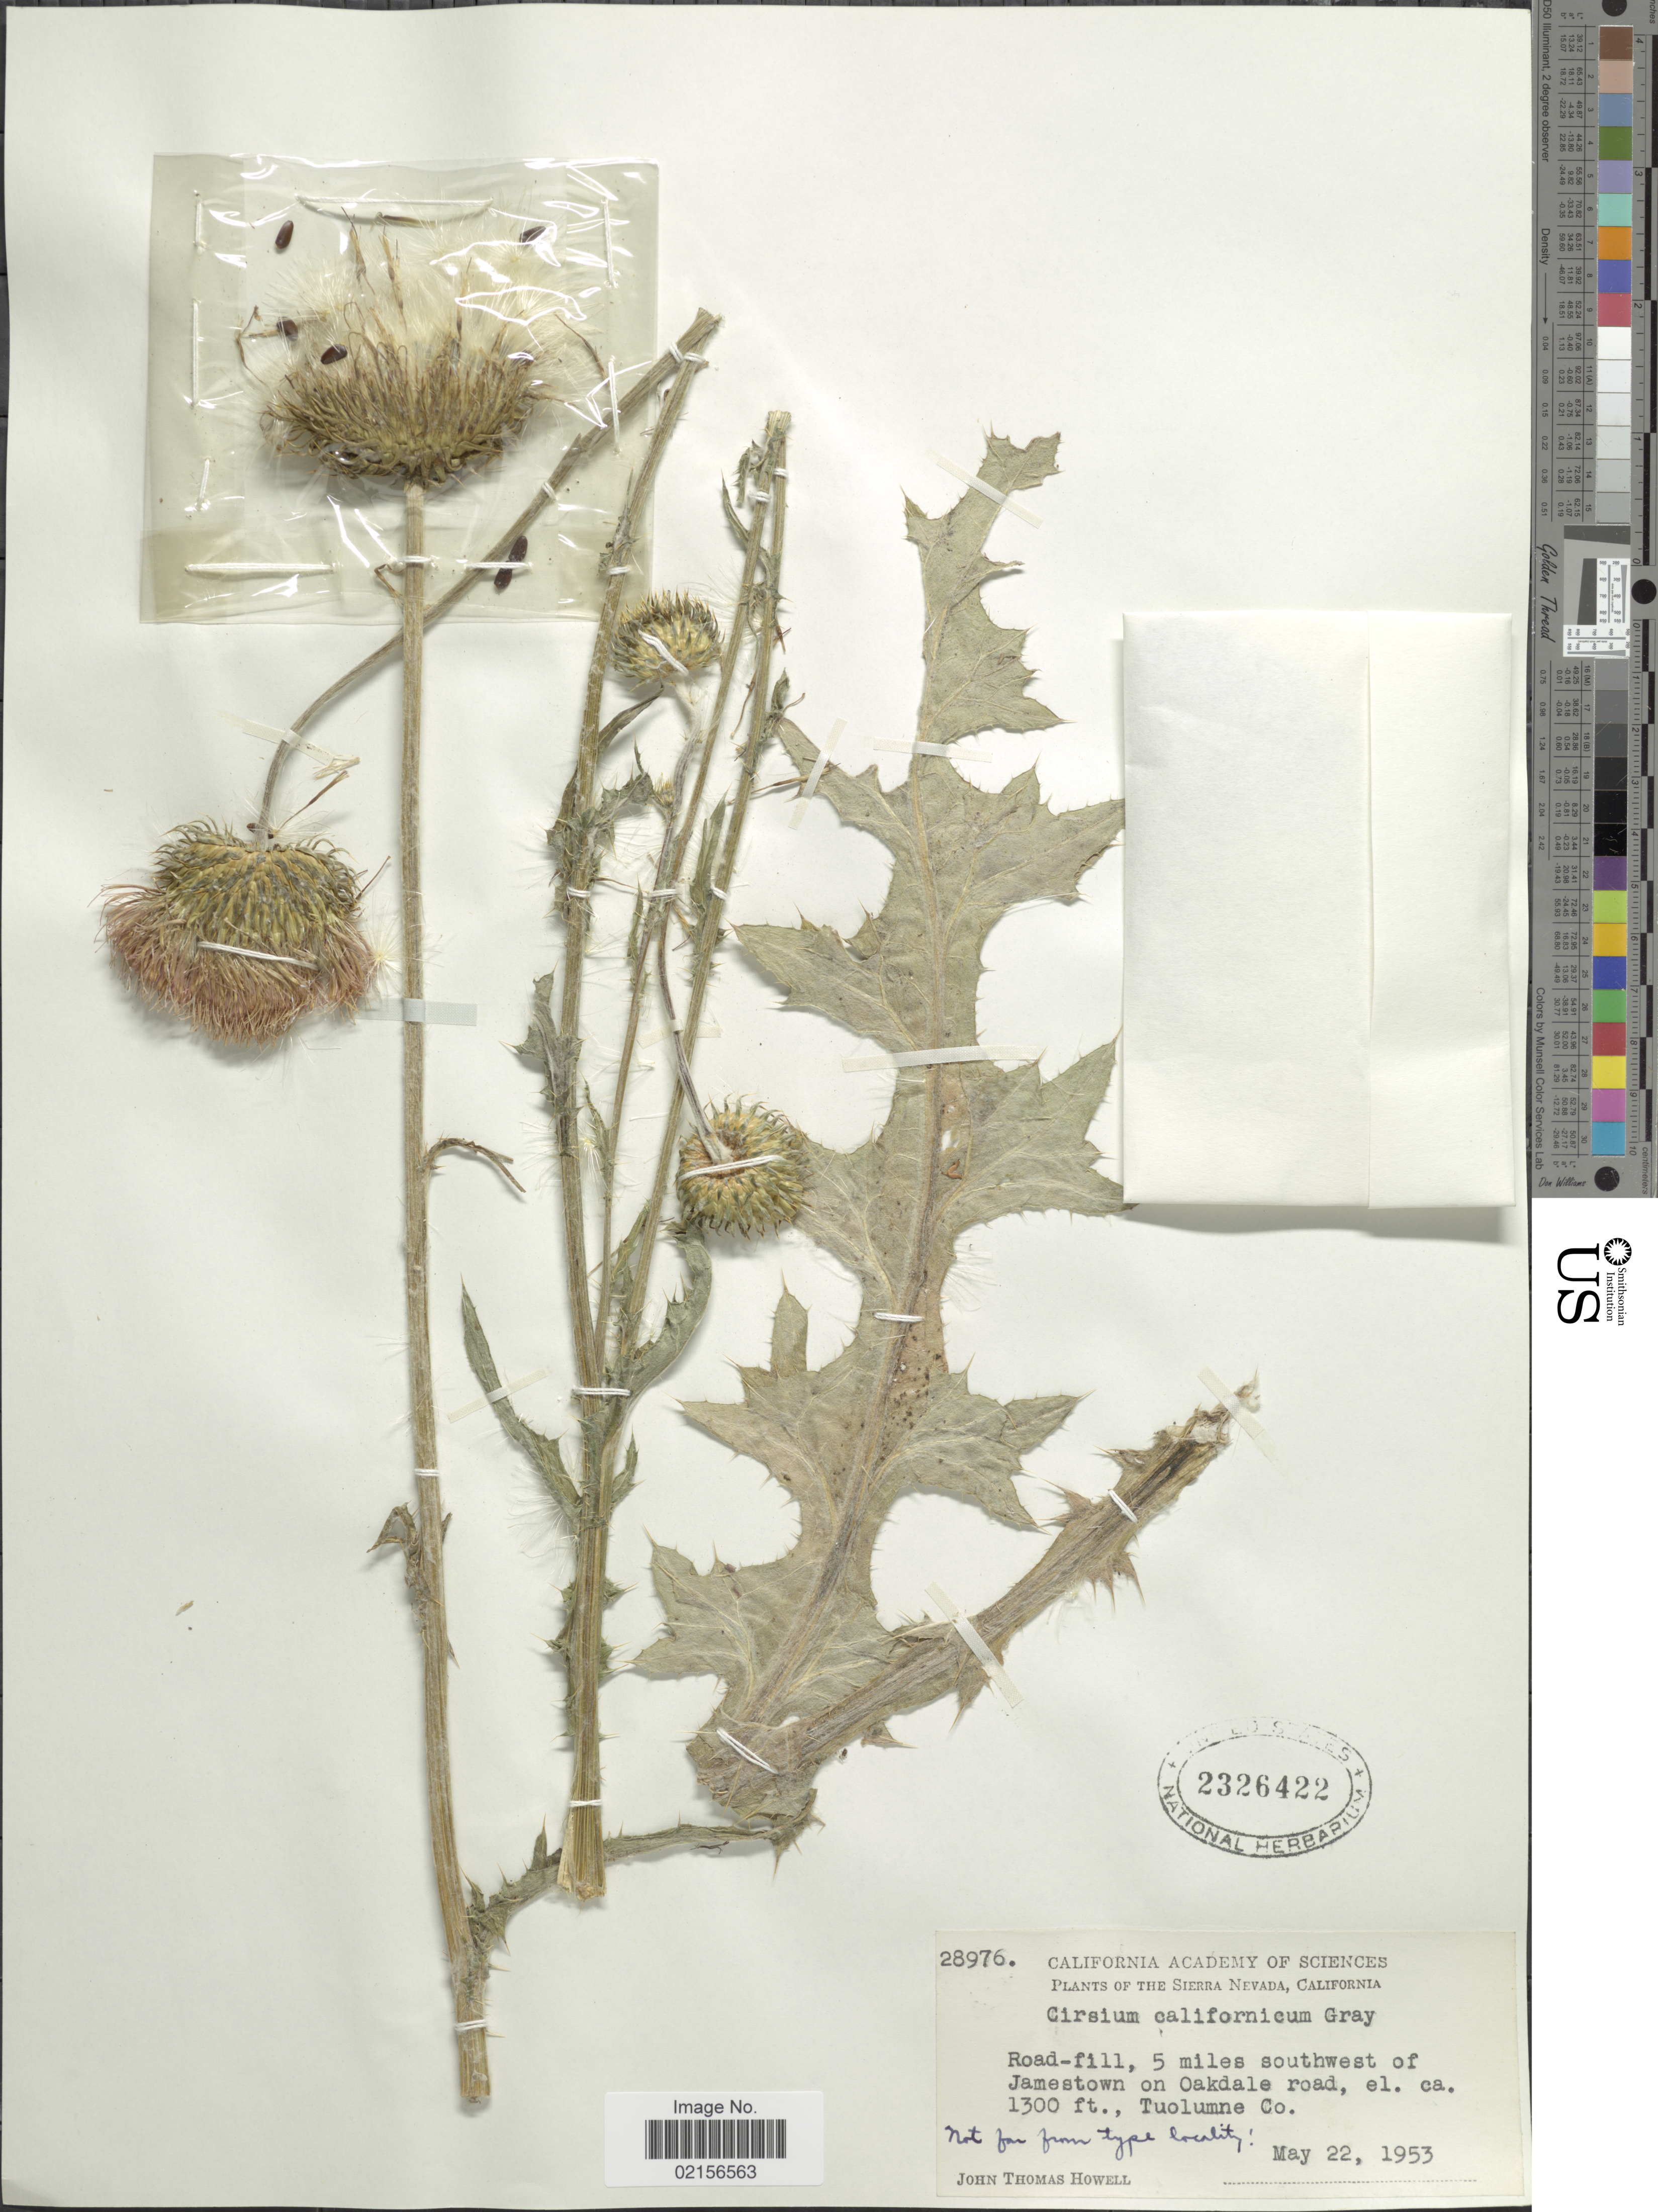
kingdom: Plantae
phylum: Tracheophyta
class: Magnoliopsida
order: Asterales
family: Asteraceae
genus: Cirsium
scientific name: Cirsium occidentale var. californicum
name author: (A. Gray) D.J. Keil & C.E. Turner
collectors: J. T. Howell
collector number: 28976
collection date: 1953-05-22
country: United States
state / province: California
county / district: Tuolumne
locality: The Sierra Nevada, Road-fill, 5 miles southwest of Jamestown on Oakdale road., Tuolumne Co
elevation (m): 396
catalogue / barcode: US 2326422